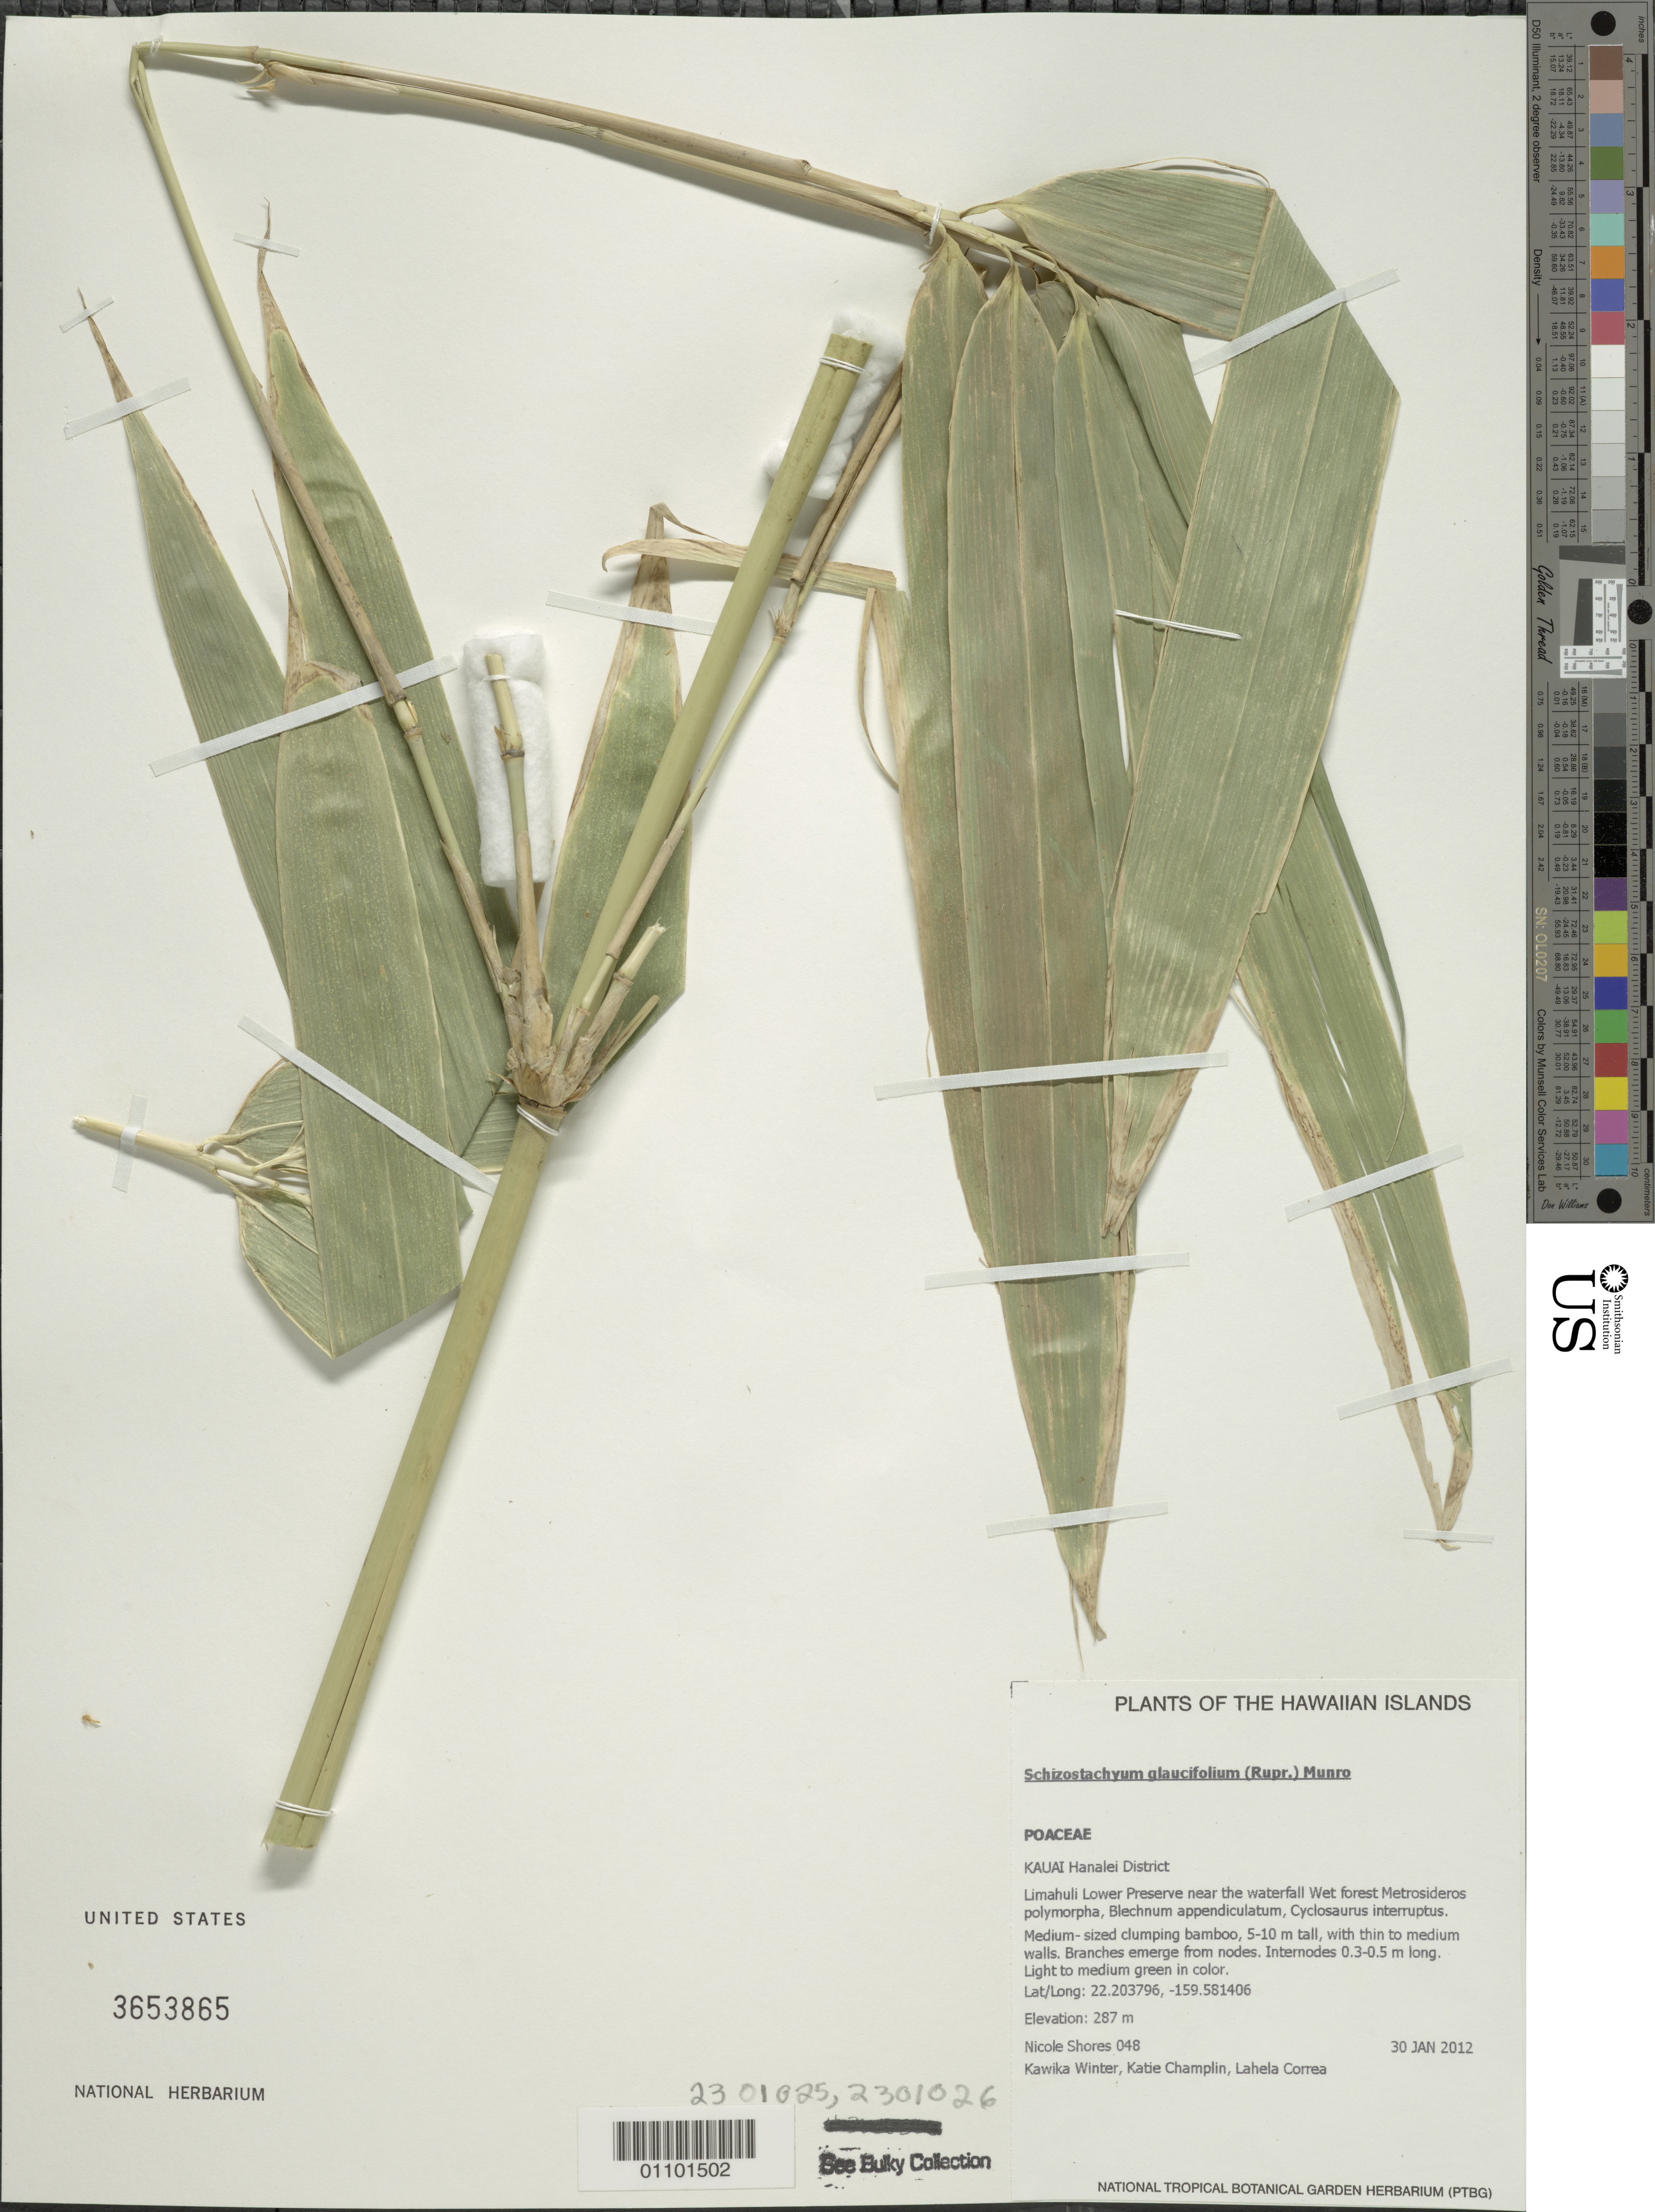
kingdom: Plantae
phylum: Tracheophyta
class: Liliopsida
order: Poales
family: Poaceae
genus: Schizostachyum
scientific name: Schizostachyum glaucifolium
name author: (Rupr.) Munro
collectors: N. Shores, K. Winter, K. Champlin & L. Correa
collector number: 048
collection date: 2012-01-30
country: United States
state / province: Hawaii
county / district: Kauai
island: Kaua'i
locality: Hanalei District, Limahuli Lower Preserve near the waterfall.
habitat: Wet forest.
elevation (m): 287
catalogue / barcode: US 3653865